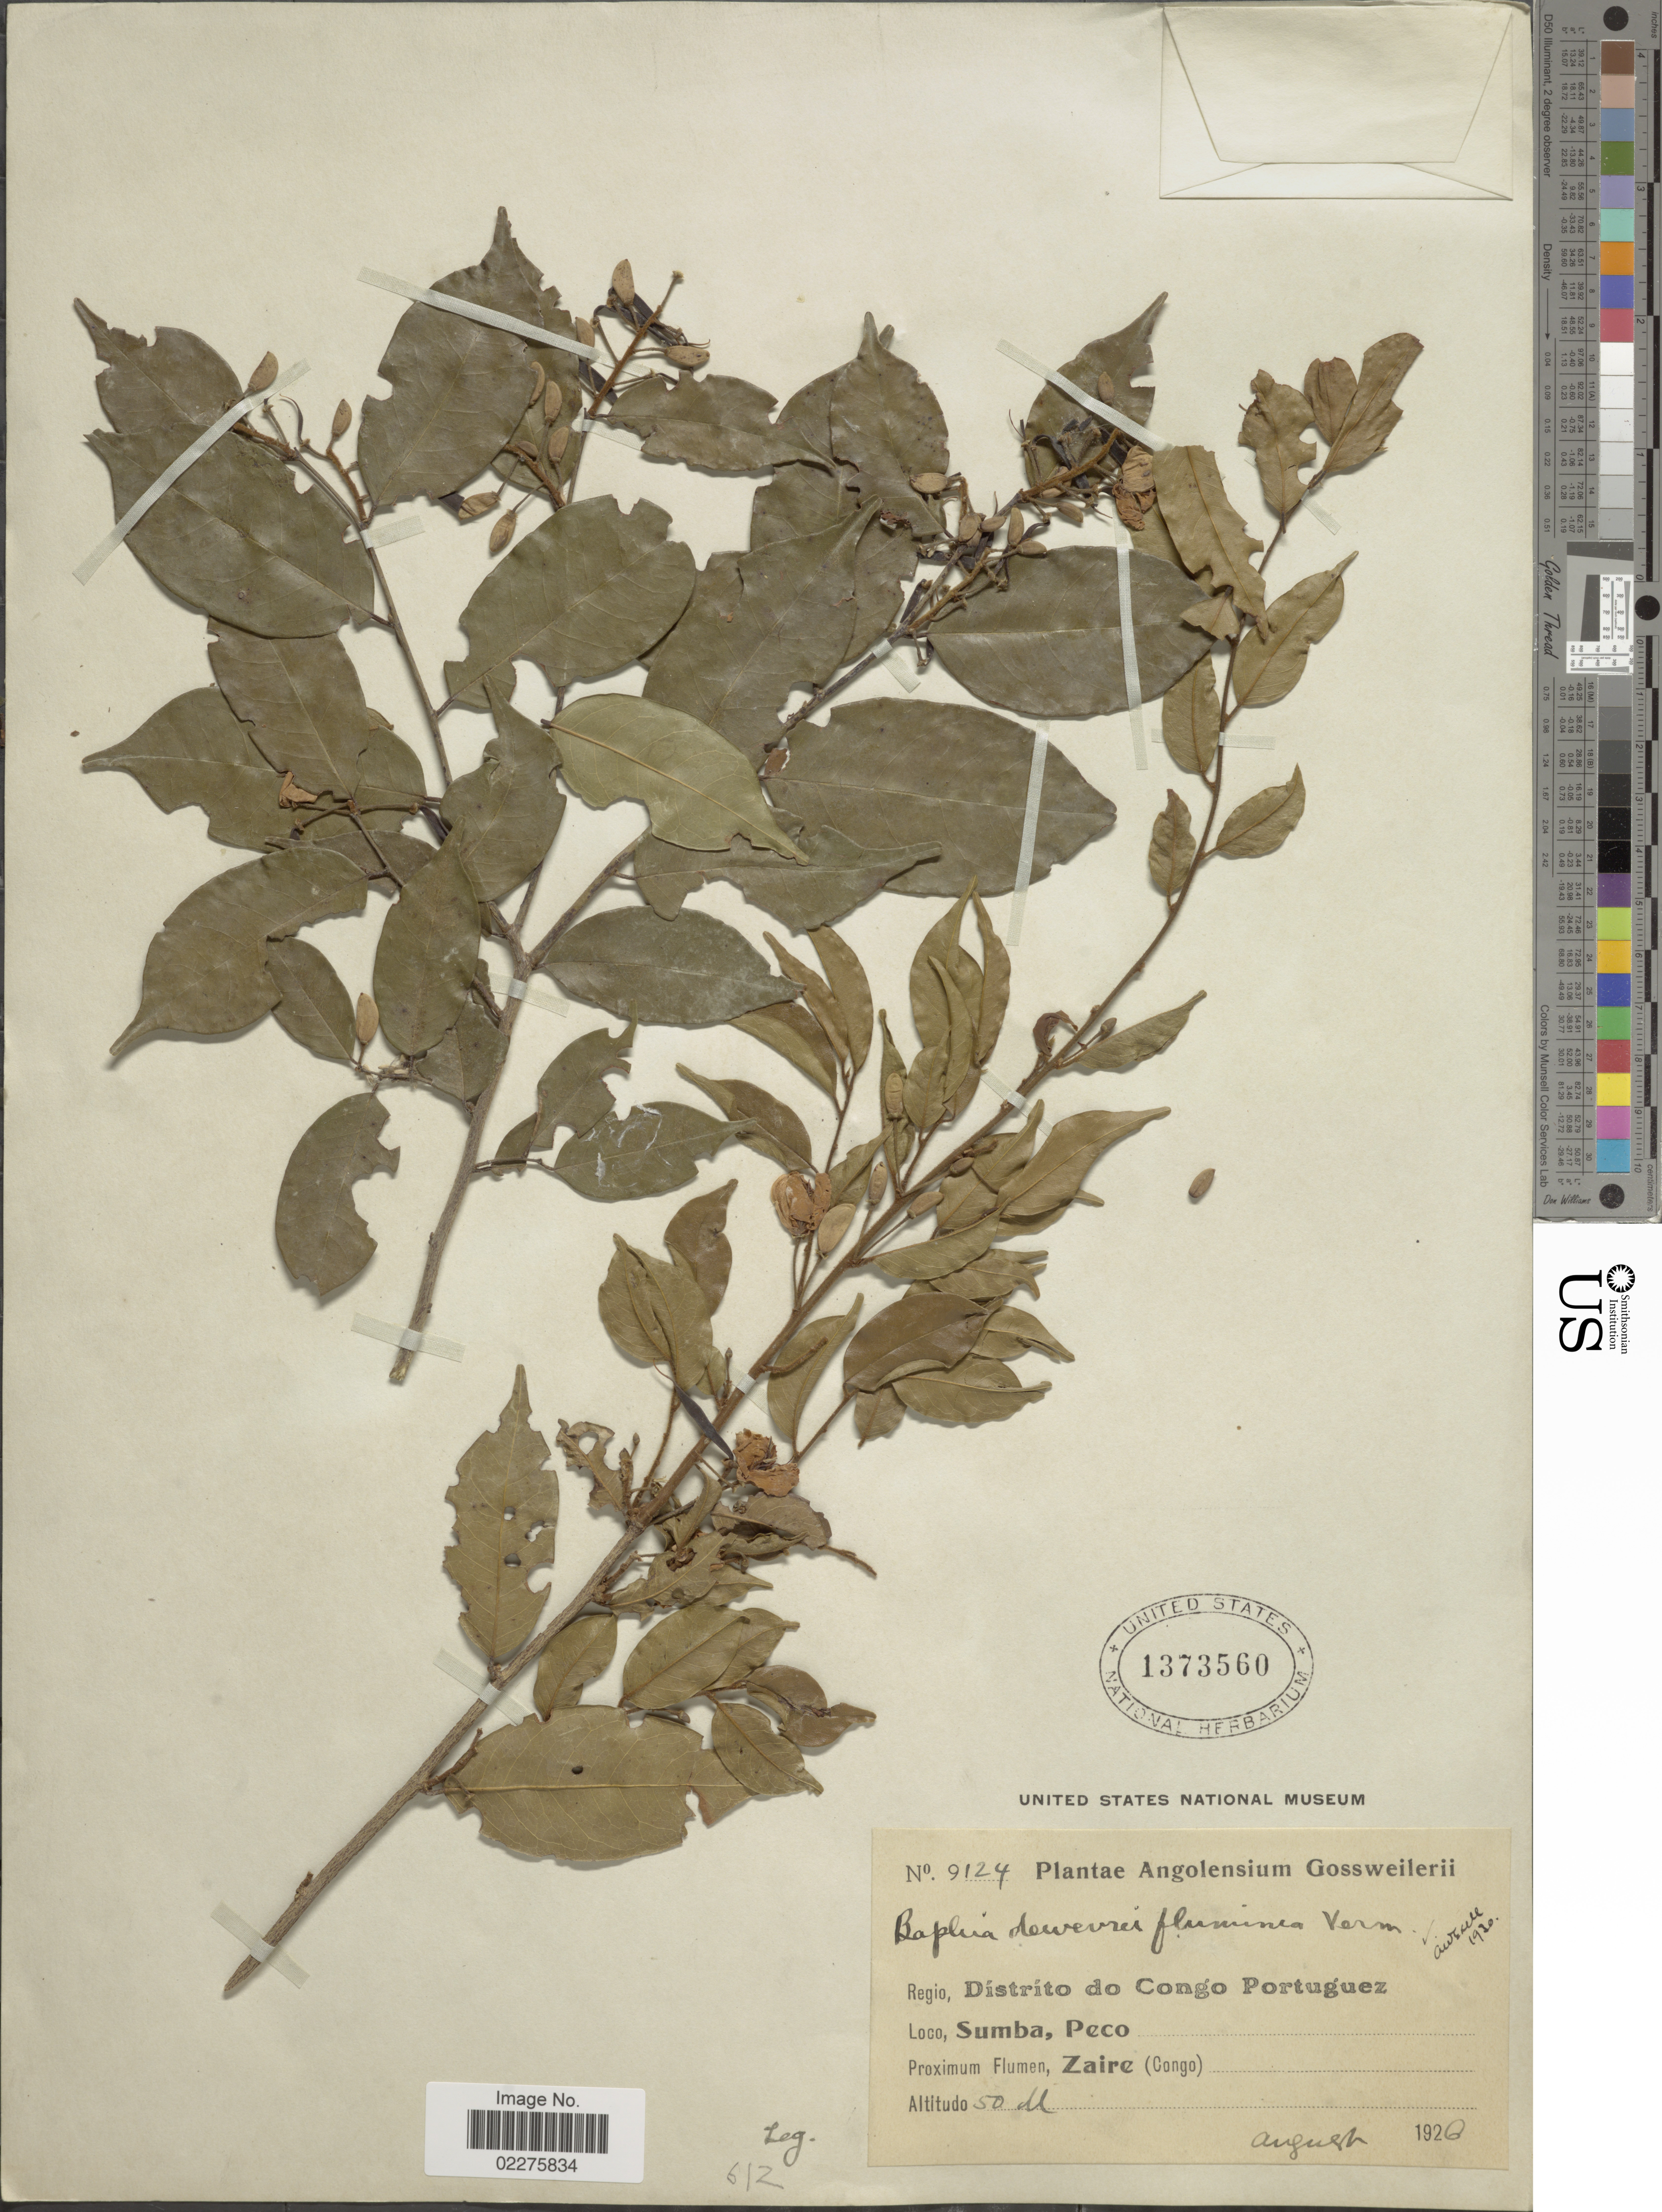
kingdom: Plantae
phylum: Tracheophyta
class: Magnoliopsida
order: Fabales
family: Fabaceae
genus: Baphia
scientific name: Baphia dewevrei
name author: De Wild.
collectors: -. Gossweiler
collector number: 9124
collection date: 1926-08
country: Angola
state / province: Zaire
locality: Angolensium. Regio, Distrito do Congo Portuguez. Sumba, Peco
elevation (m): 50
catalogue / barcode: US 1373560